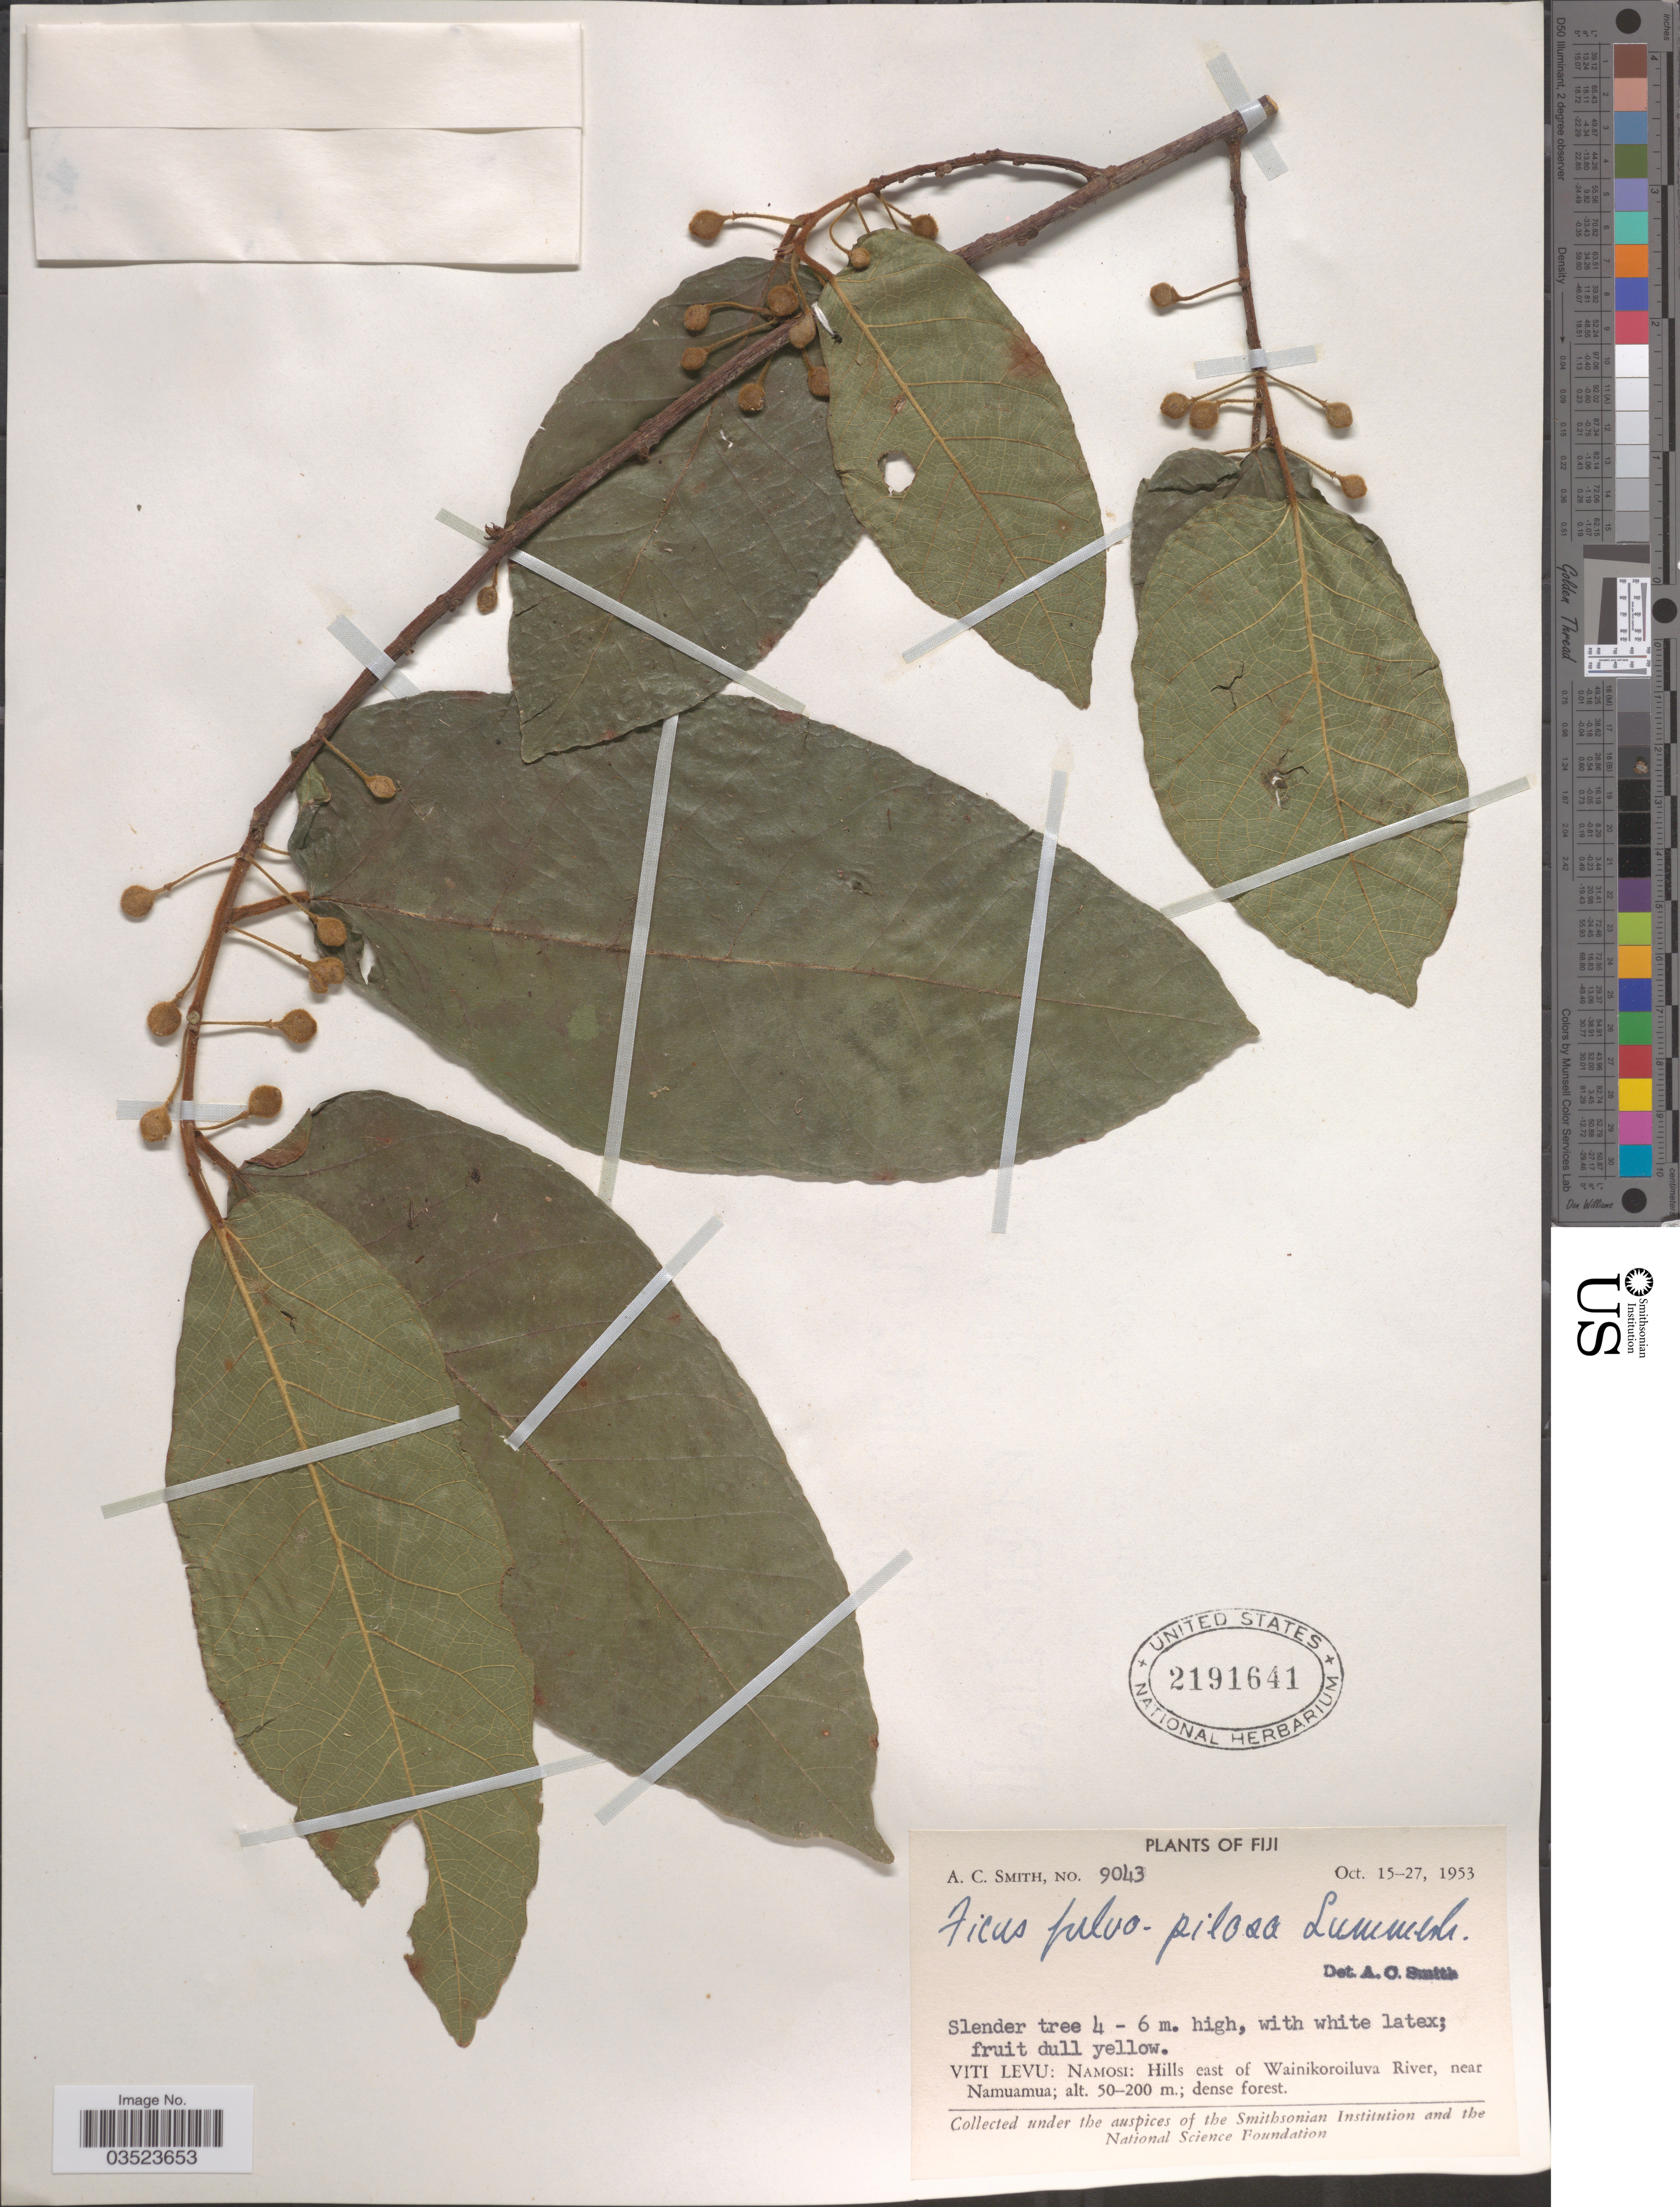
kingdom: Plantae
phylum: Tracheophyta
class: Magnoliopsida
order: Rosales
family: Moraceae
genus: Ficus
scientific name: Ficus fulvo-pilosa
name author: Summerh. in A.C. Sm.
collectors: A. C. Smith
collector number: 9043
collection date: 1953-10-15/1953-10-27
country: Fiji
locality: Viti Levu: Namosi: Hills east of Wainikoroiluiva River, near Namuamua.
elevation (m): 50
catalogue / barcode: US 2191641